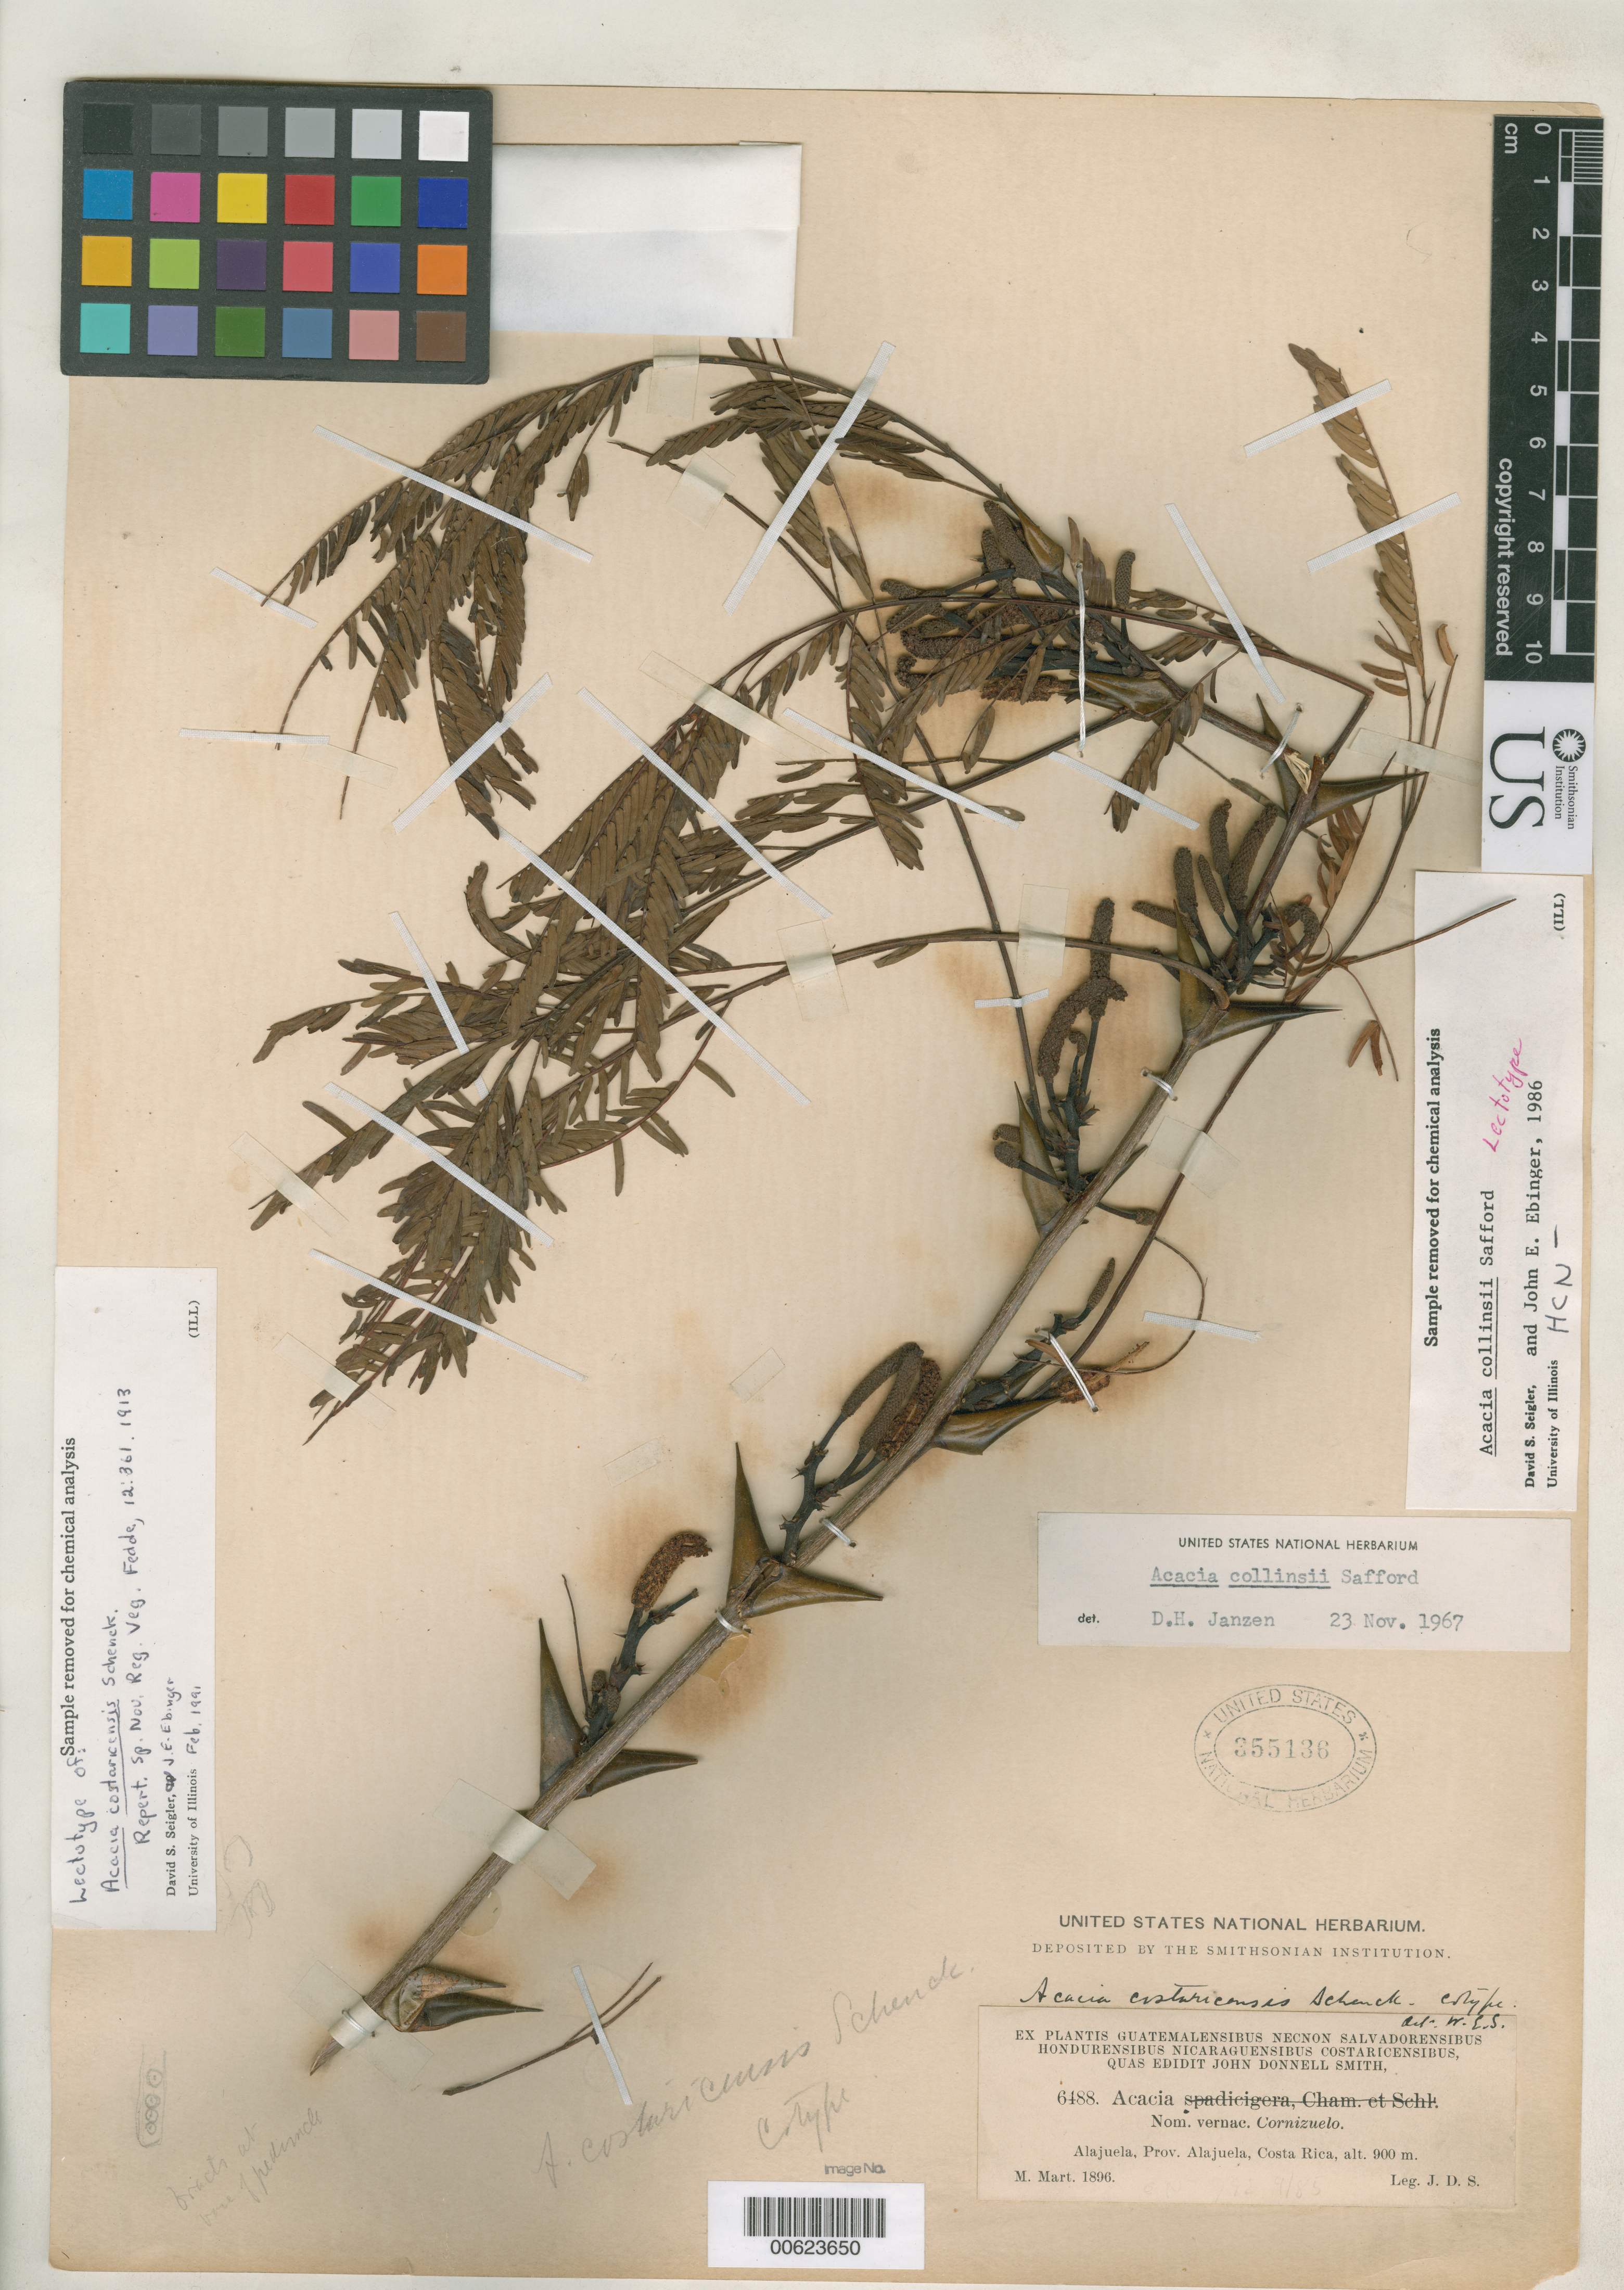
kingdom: Plantae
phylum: Tracheophyta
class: Magnoliopsida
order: Fabales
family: Fabaceae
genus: Acacia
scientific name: Acacia costaricensis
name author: Schenck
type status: Syntype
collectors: J. Donnell Smith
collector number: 6488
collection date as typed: Mar 1896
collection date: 1896-03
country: Costa Rica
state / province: Alajuela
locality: Alajuela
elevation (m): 900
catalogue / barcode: US 355136